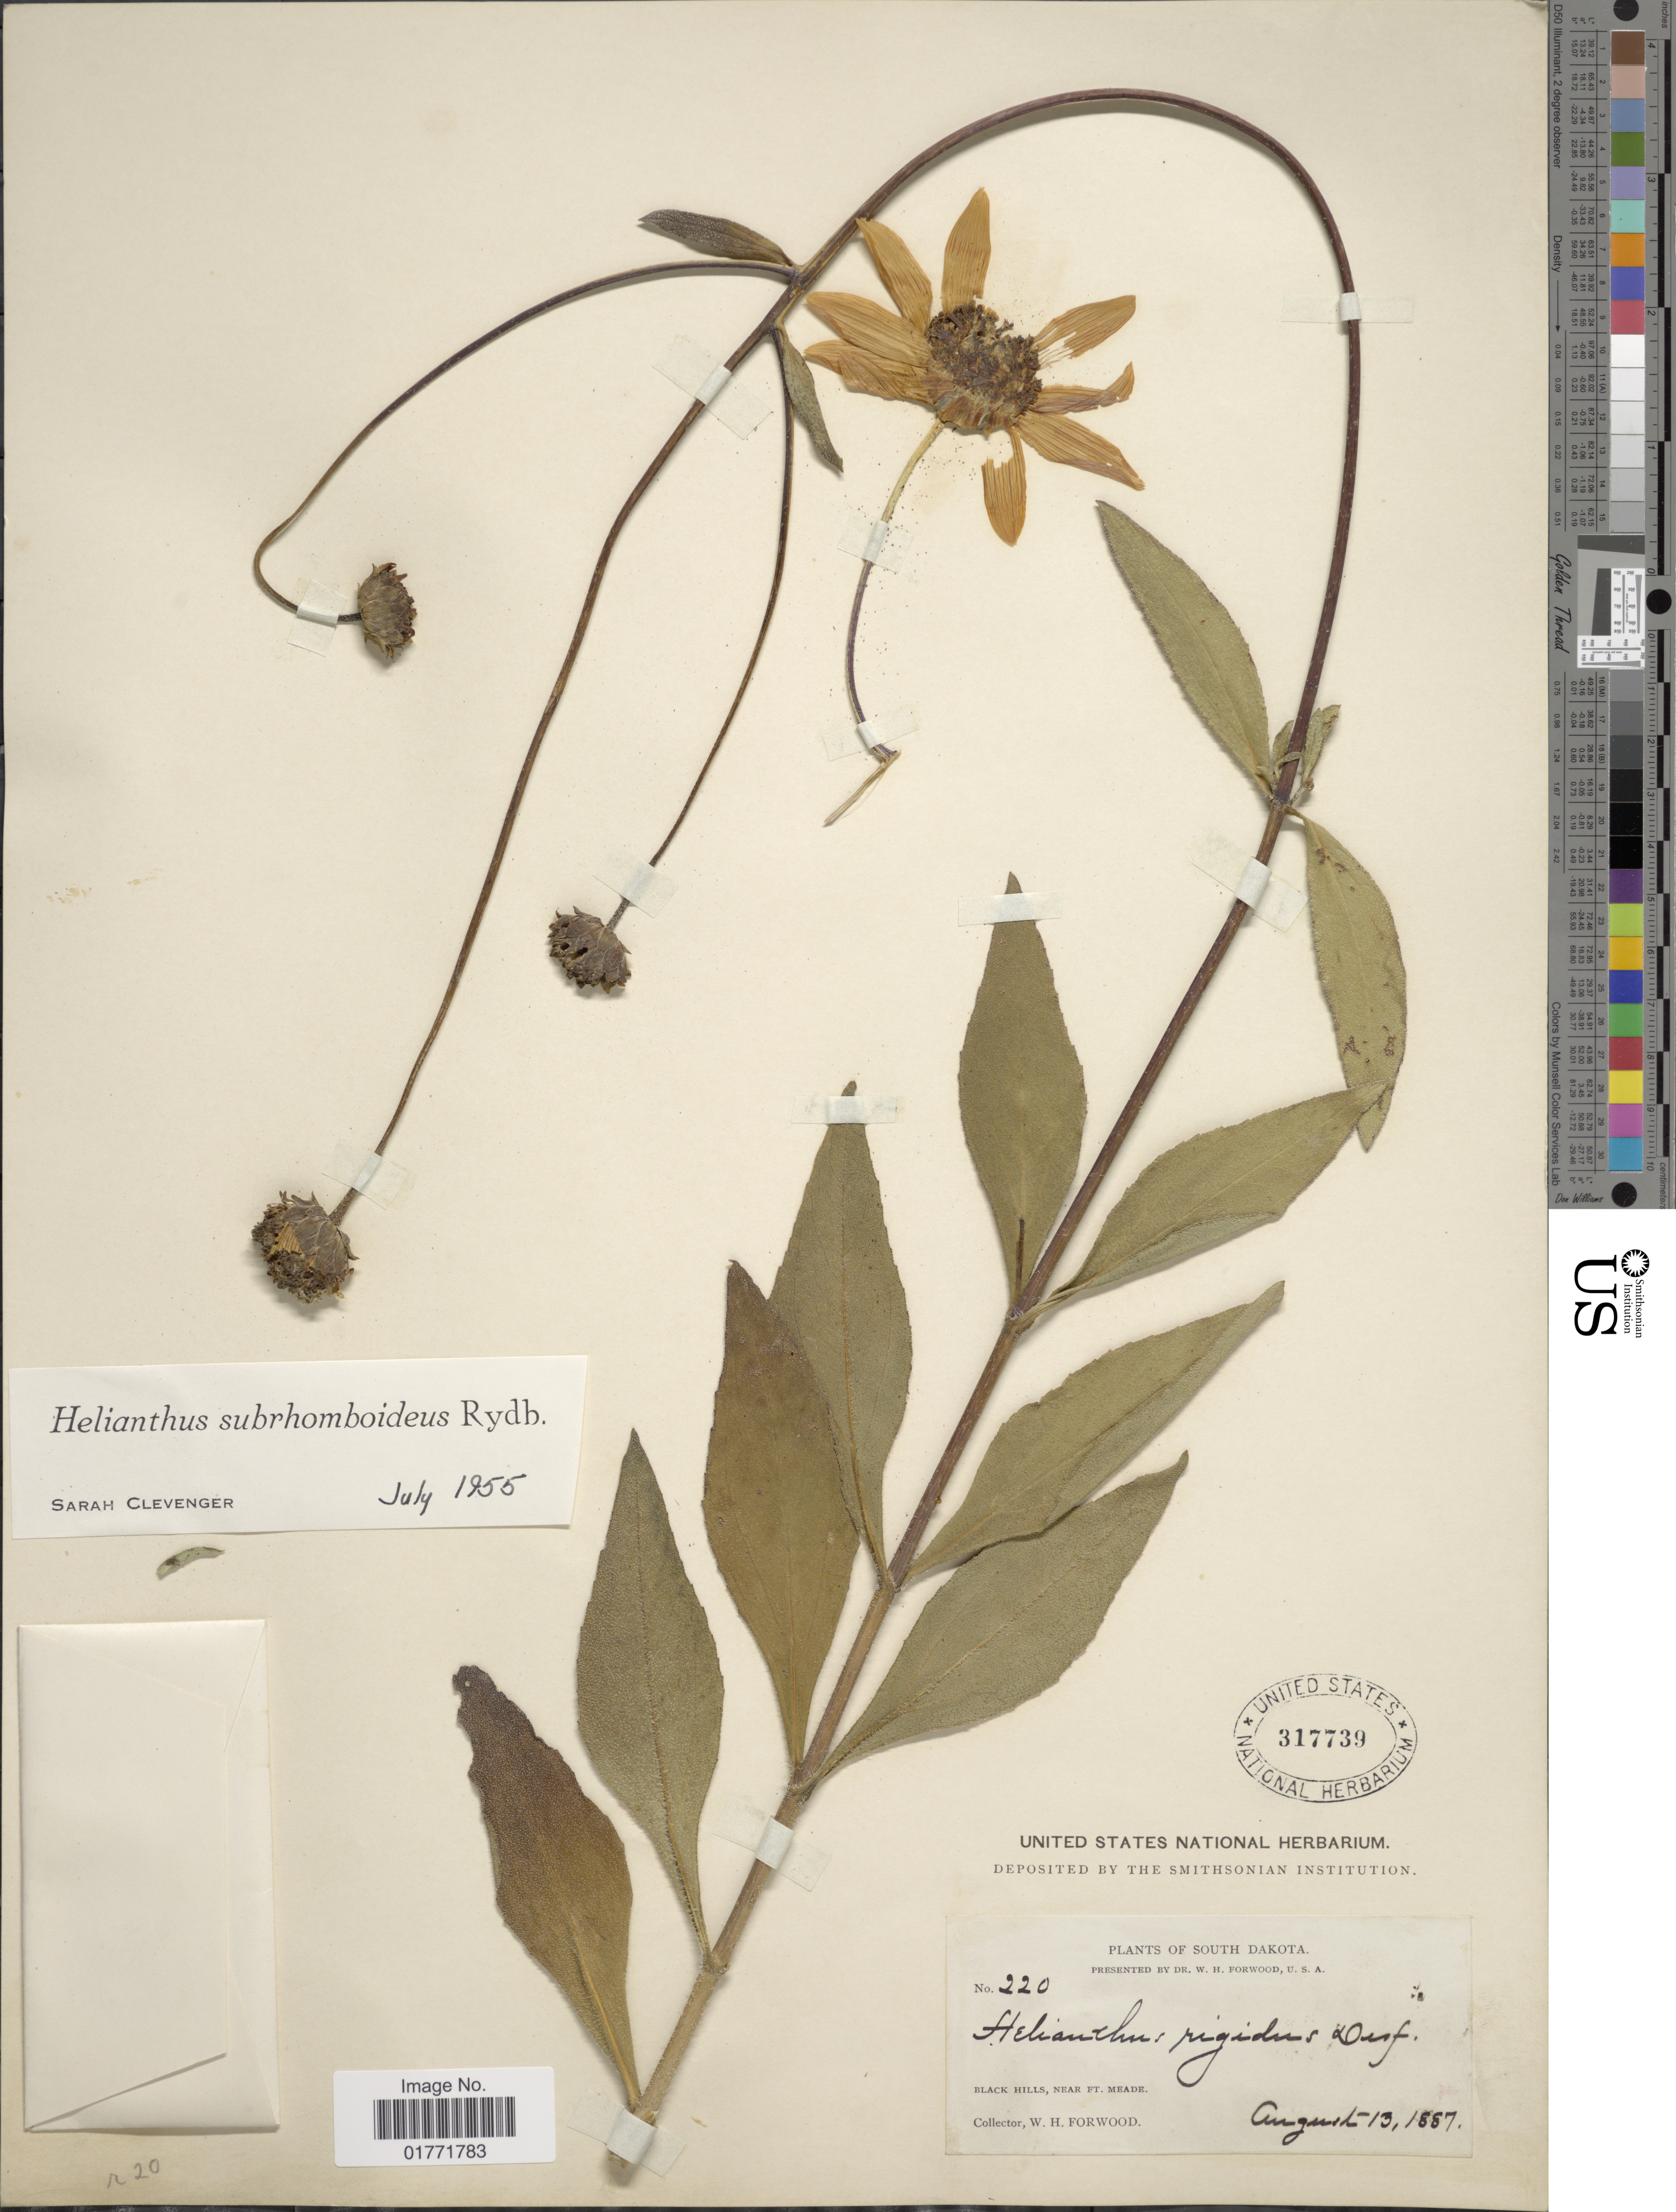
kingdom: Plantae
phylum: Tracheophyta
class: Magnoliopsida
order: Asterales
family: Asteraceae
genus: Helianthus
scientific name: Helianthus subrhomboideus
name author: Rydb.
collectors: W. Forwood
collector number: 220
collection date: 1887-08-13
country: United States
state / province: South Dakota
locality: South Dakota. Black Hills, Near Ft. Meade.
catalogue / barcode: US 317739